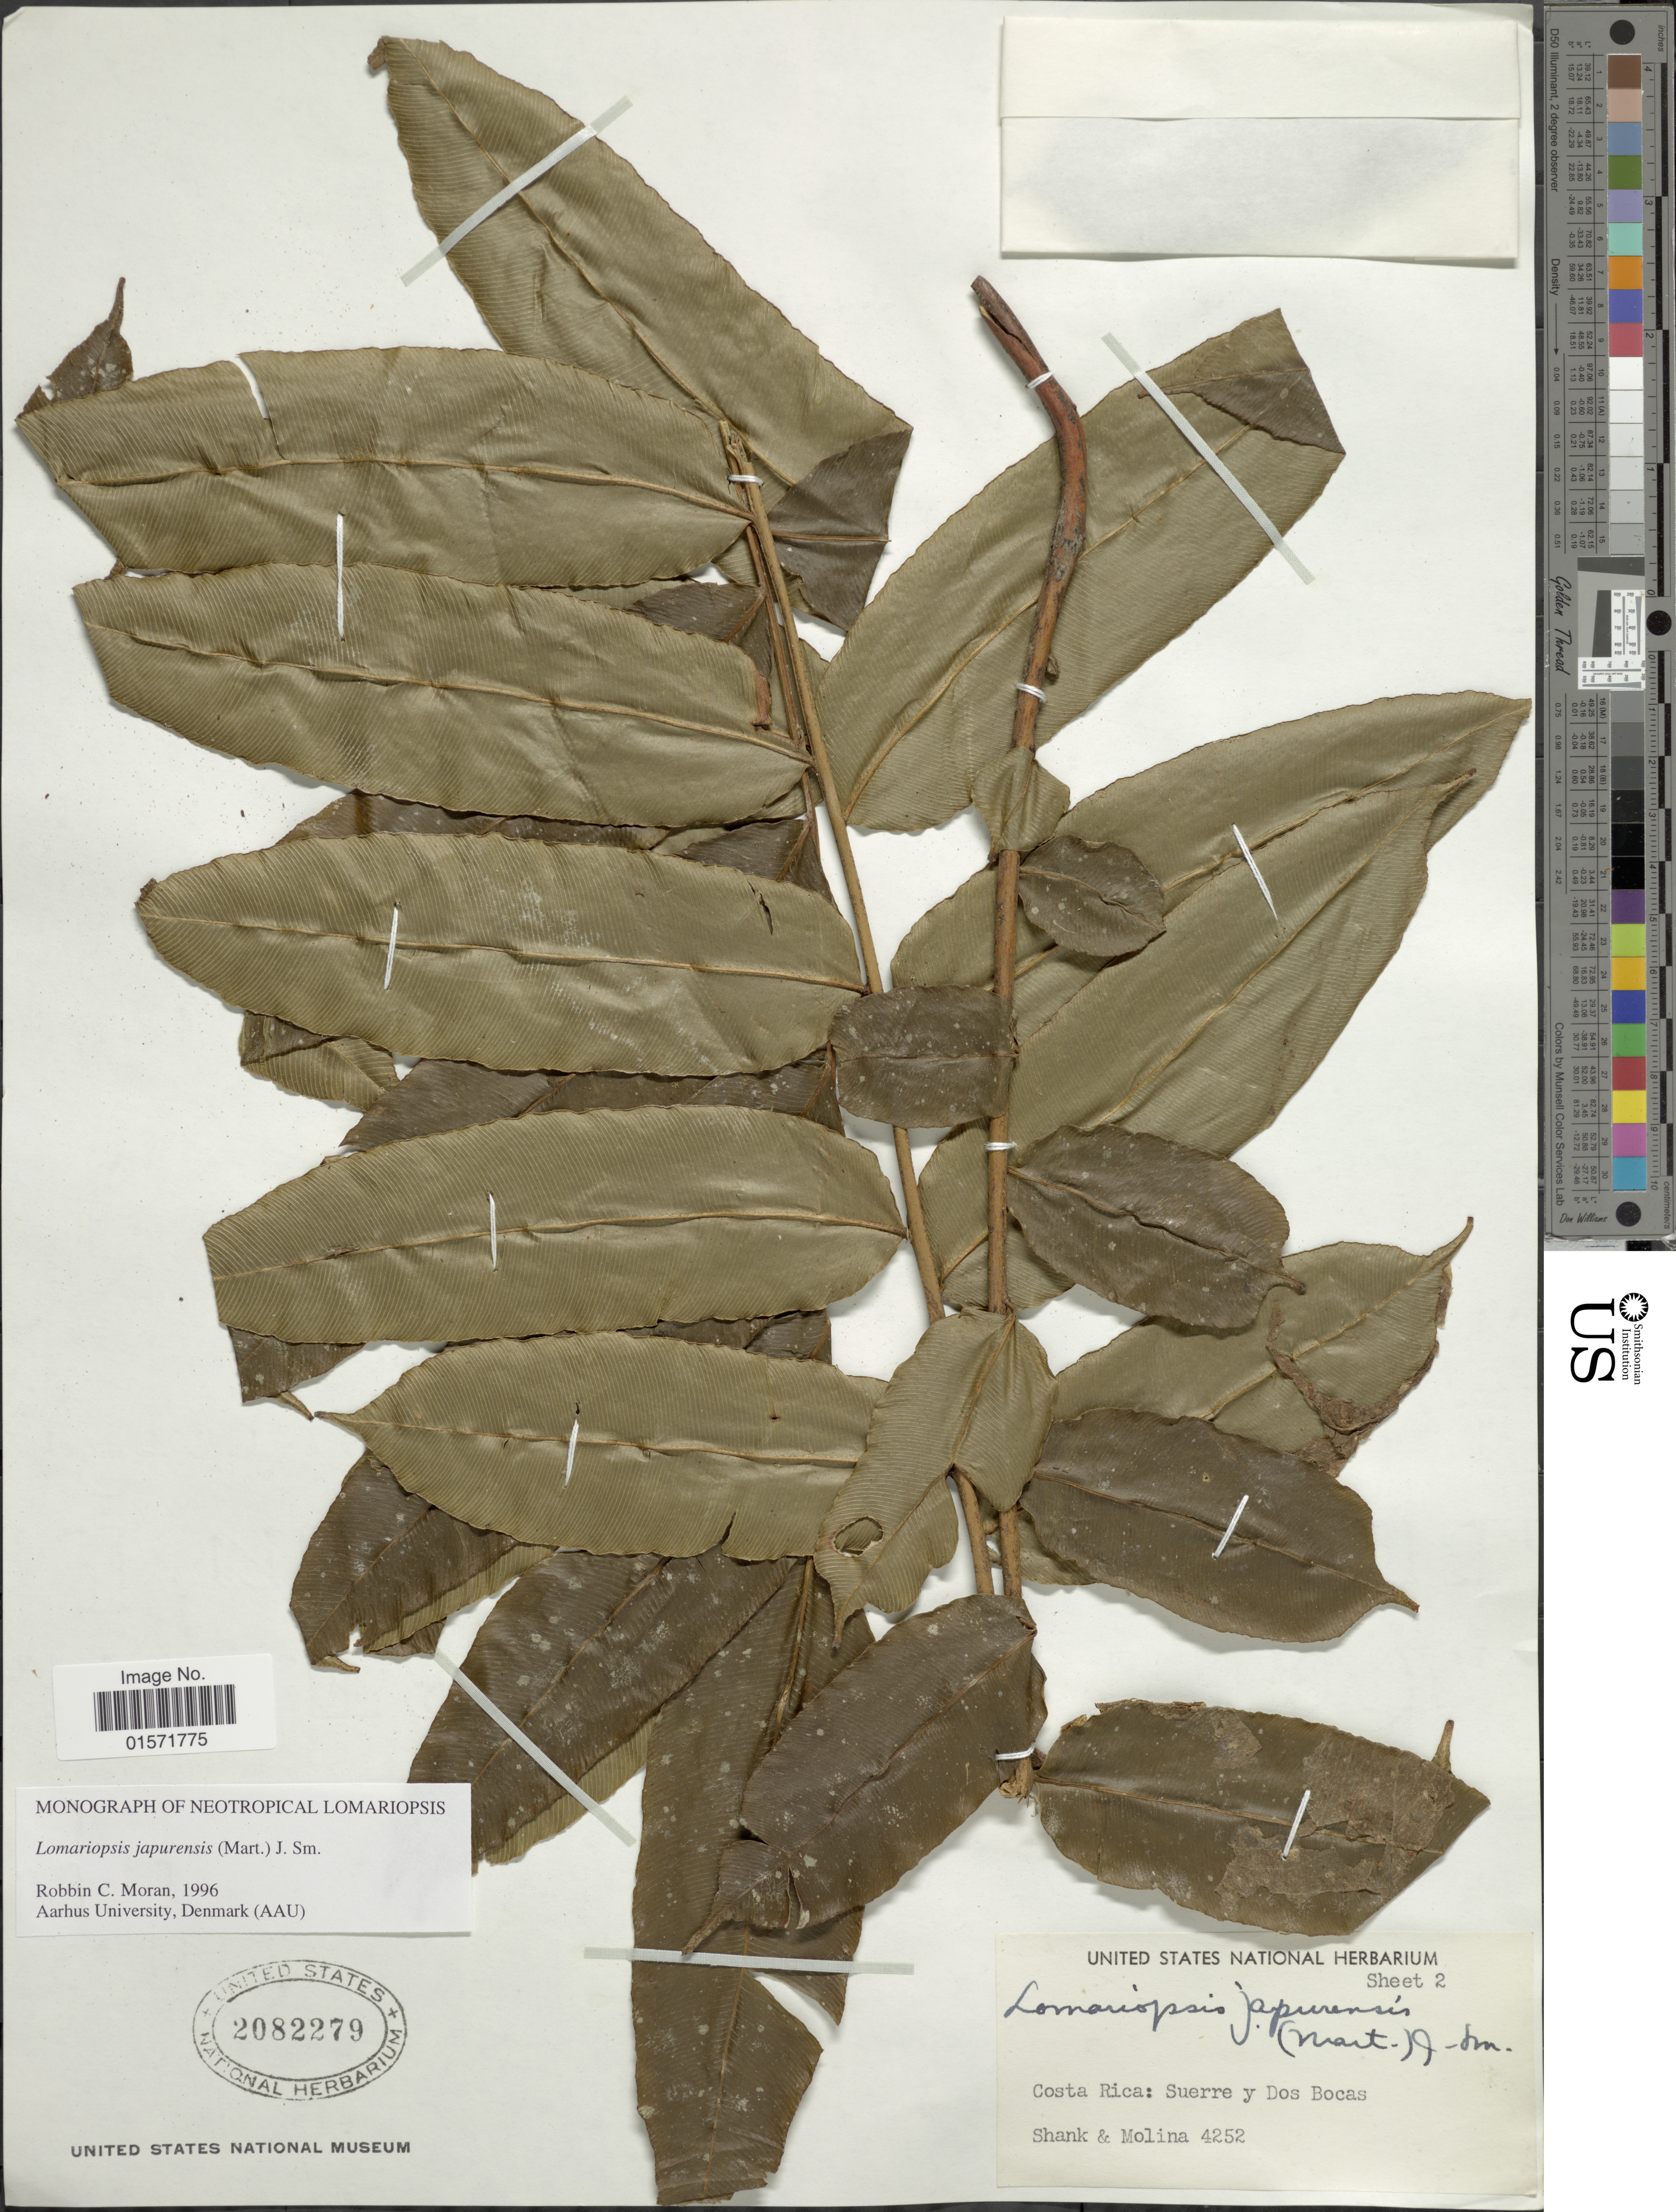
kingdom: Plantae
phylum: Tracheophyta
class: Polypodiopsida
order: Polypodiales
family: Lomariopsidaceae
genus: Lomariopsis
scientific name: Lomariopsis japurensis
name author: (Mart.) J. Sm.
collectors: P. J. Shank & -- Molina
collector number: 4252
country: Costa Rica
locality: Suerre y Dos Bocas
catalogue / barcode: US 2082279